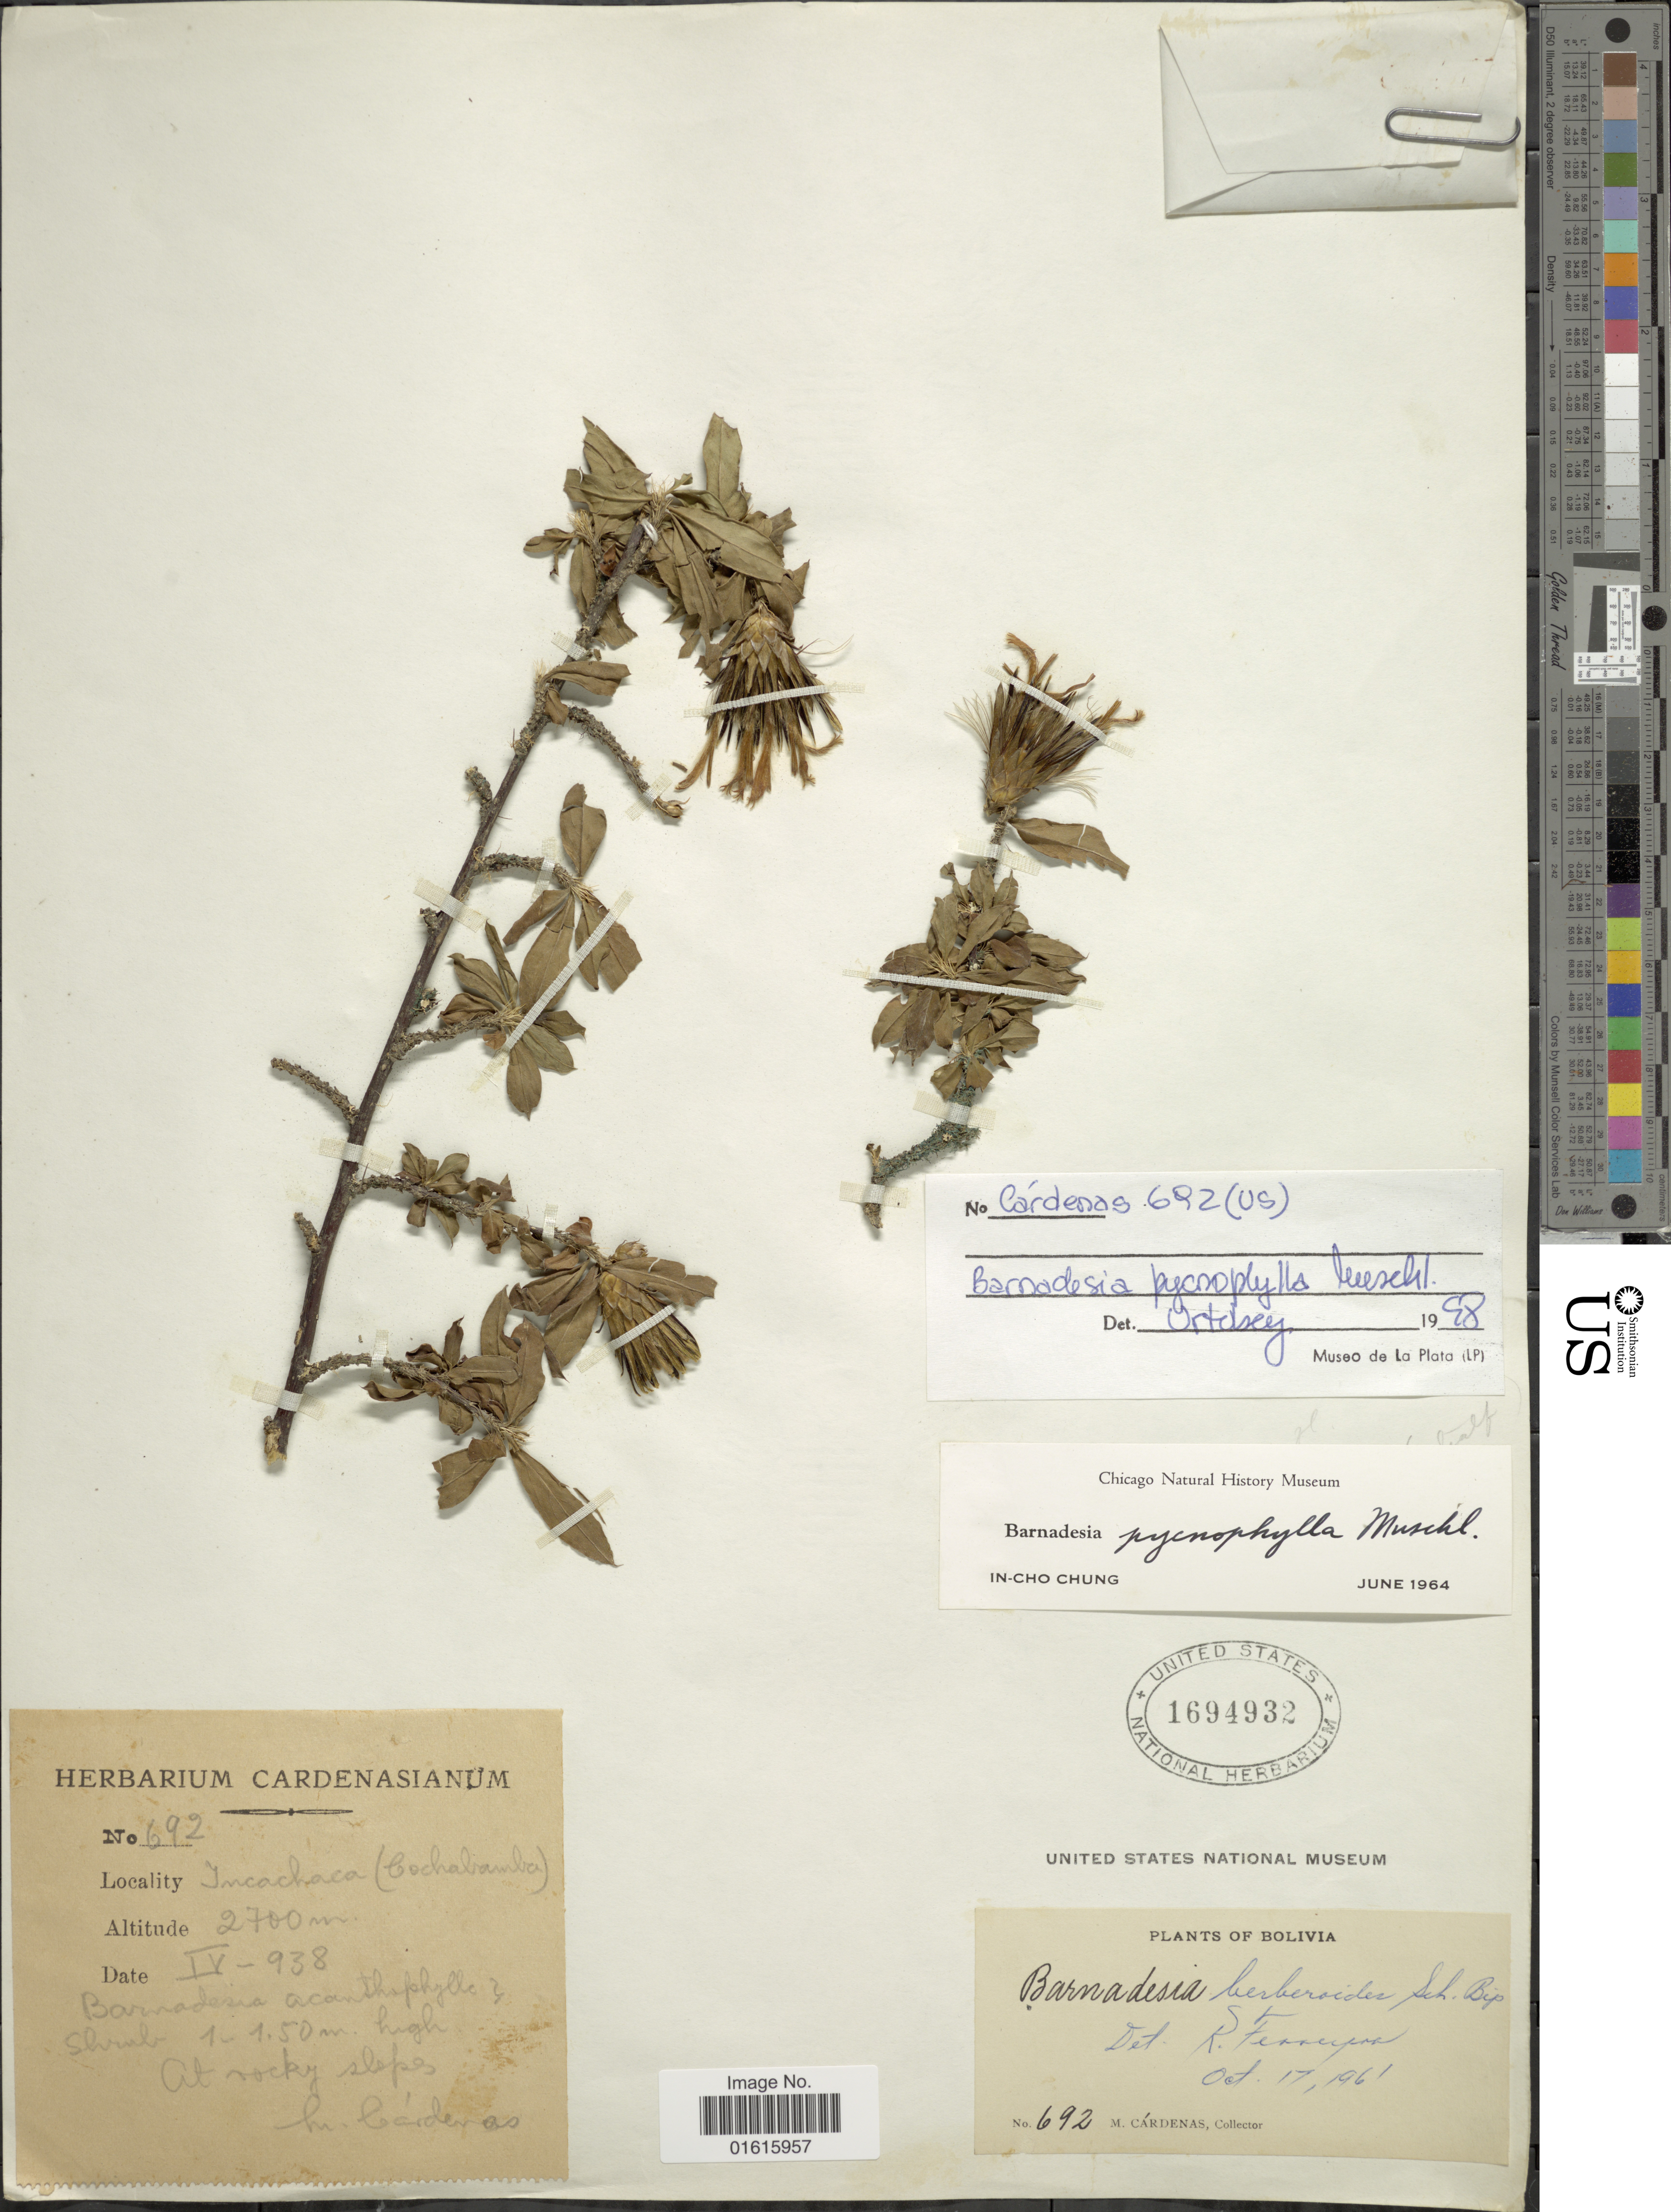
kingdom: Plantae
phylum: Tracheophyta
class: Magnoliopsida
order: Asterales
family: Asteraceae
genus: Barnadesia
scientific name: Barnadesia pycnophylla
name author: Muschl.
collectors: M. Cárdenas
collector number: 692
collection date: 1938-04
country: Bolivia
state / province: Cochabamba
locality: Incachaca (Cochabamba). On rocky slopes.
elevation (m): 2700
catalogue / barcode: US 1694932